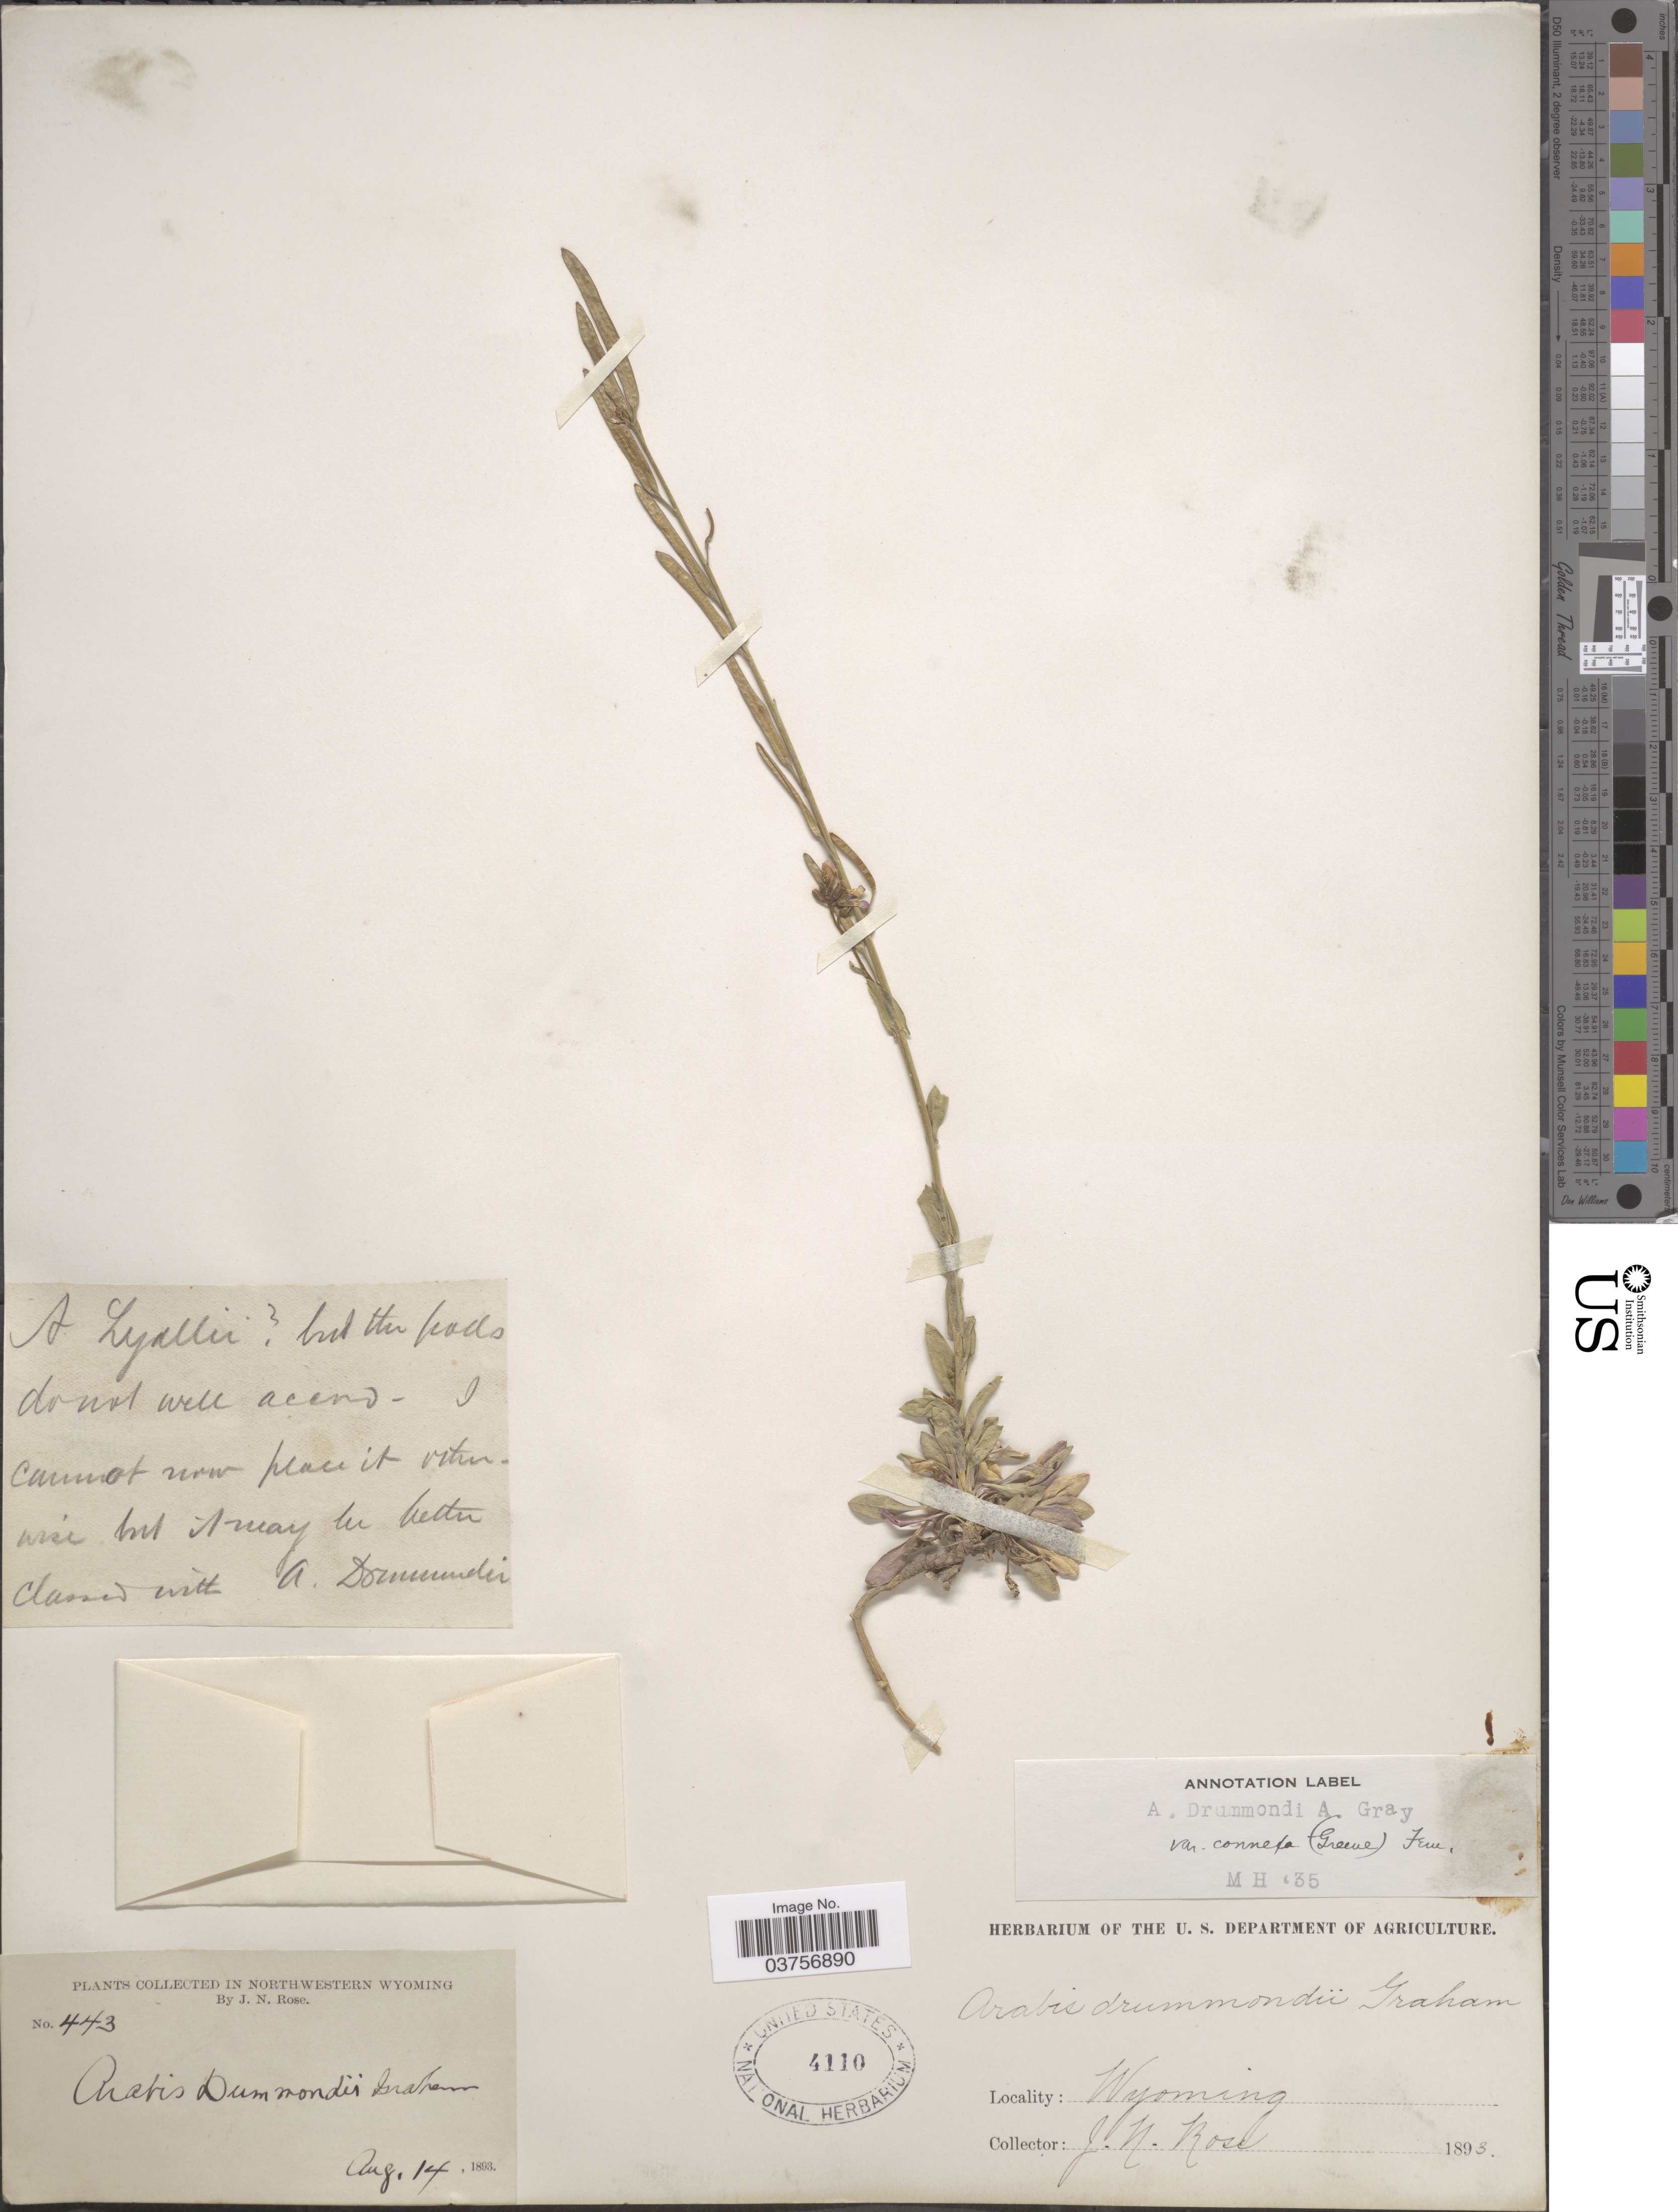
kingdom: Plantae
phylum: Tracheophyta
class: Magnoliopsida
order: Brassicales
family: Brassicaceae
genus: Arabis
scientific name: Arabis drummondii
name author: A. Gray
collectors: J. N. Rose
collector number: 443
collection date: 1893-08-14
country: United States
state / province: Wyoming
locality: Northwestern Wyoming.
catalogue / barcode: US 4110